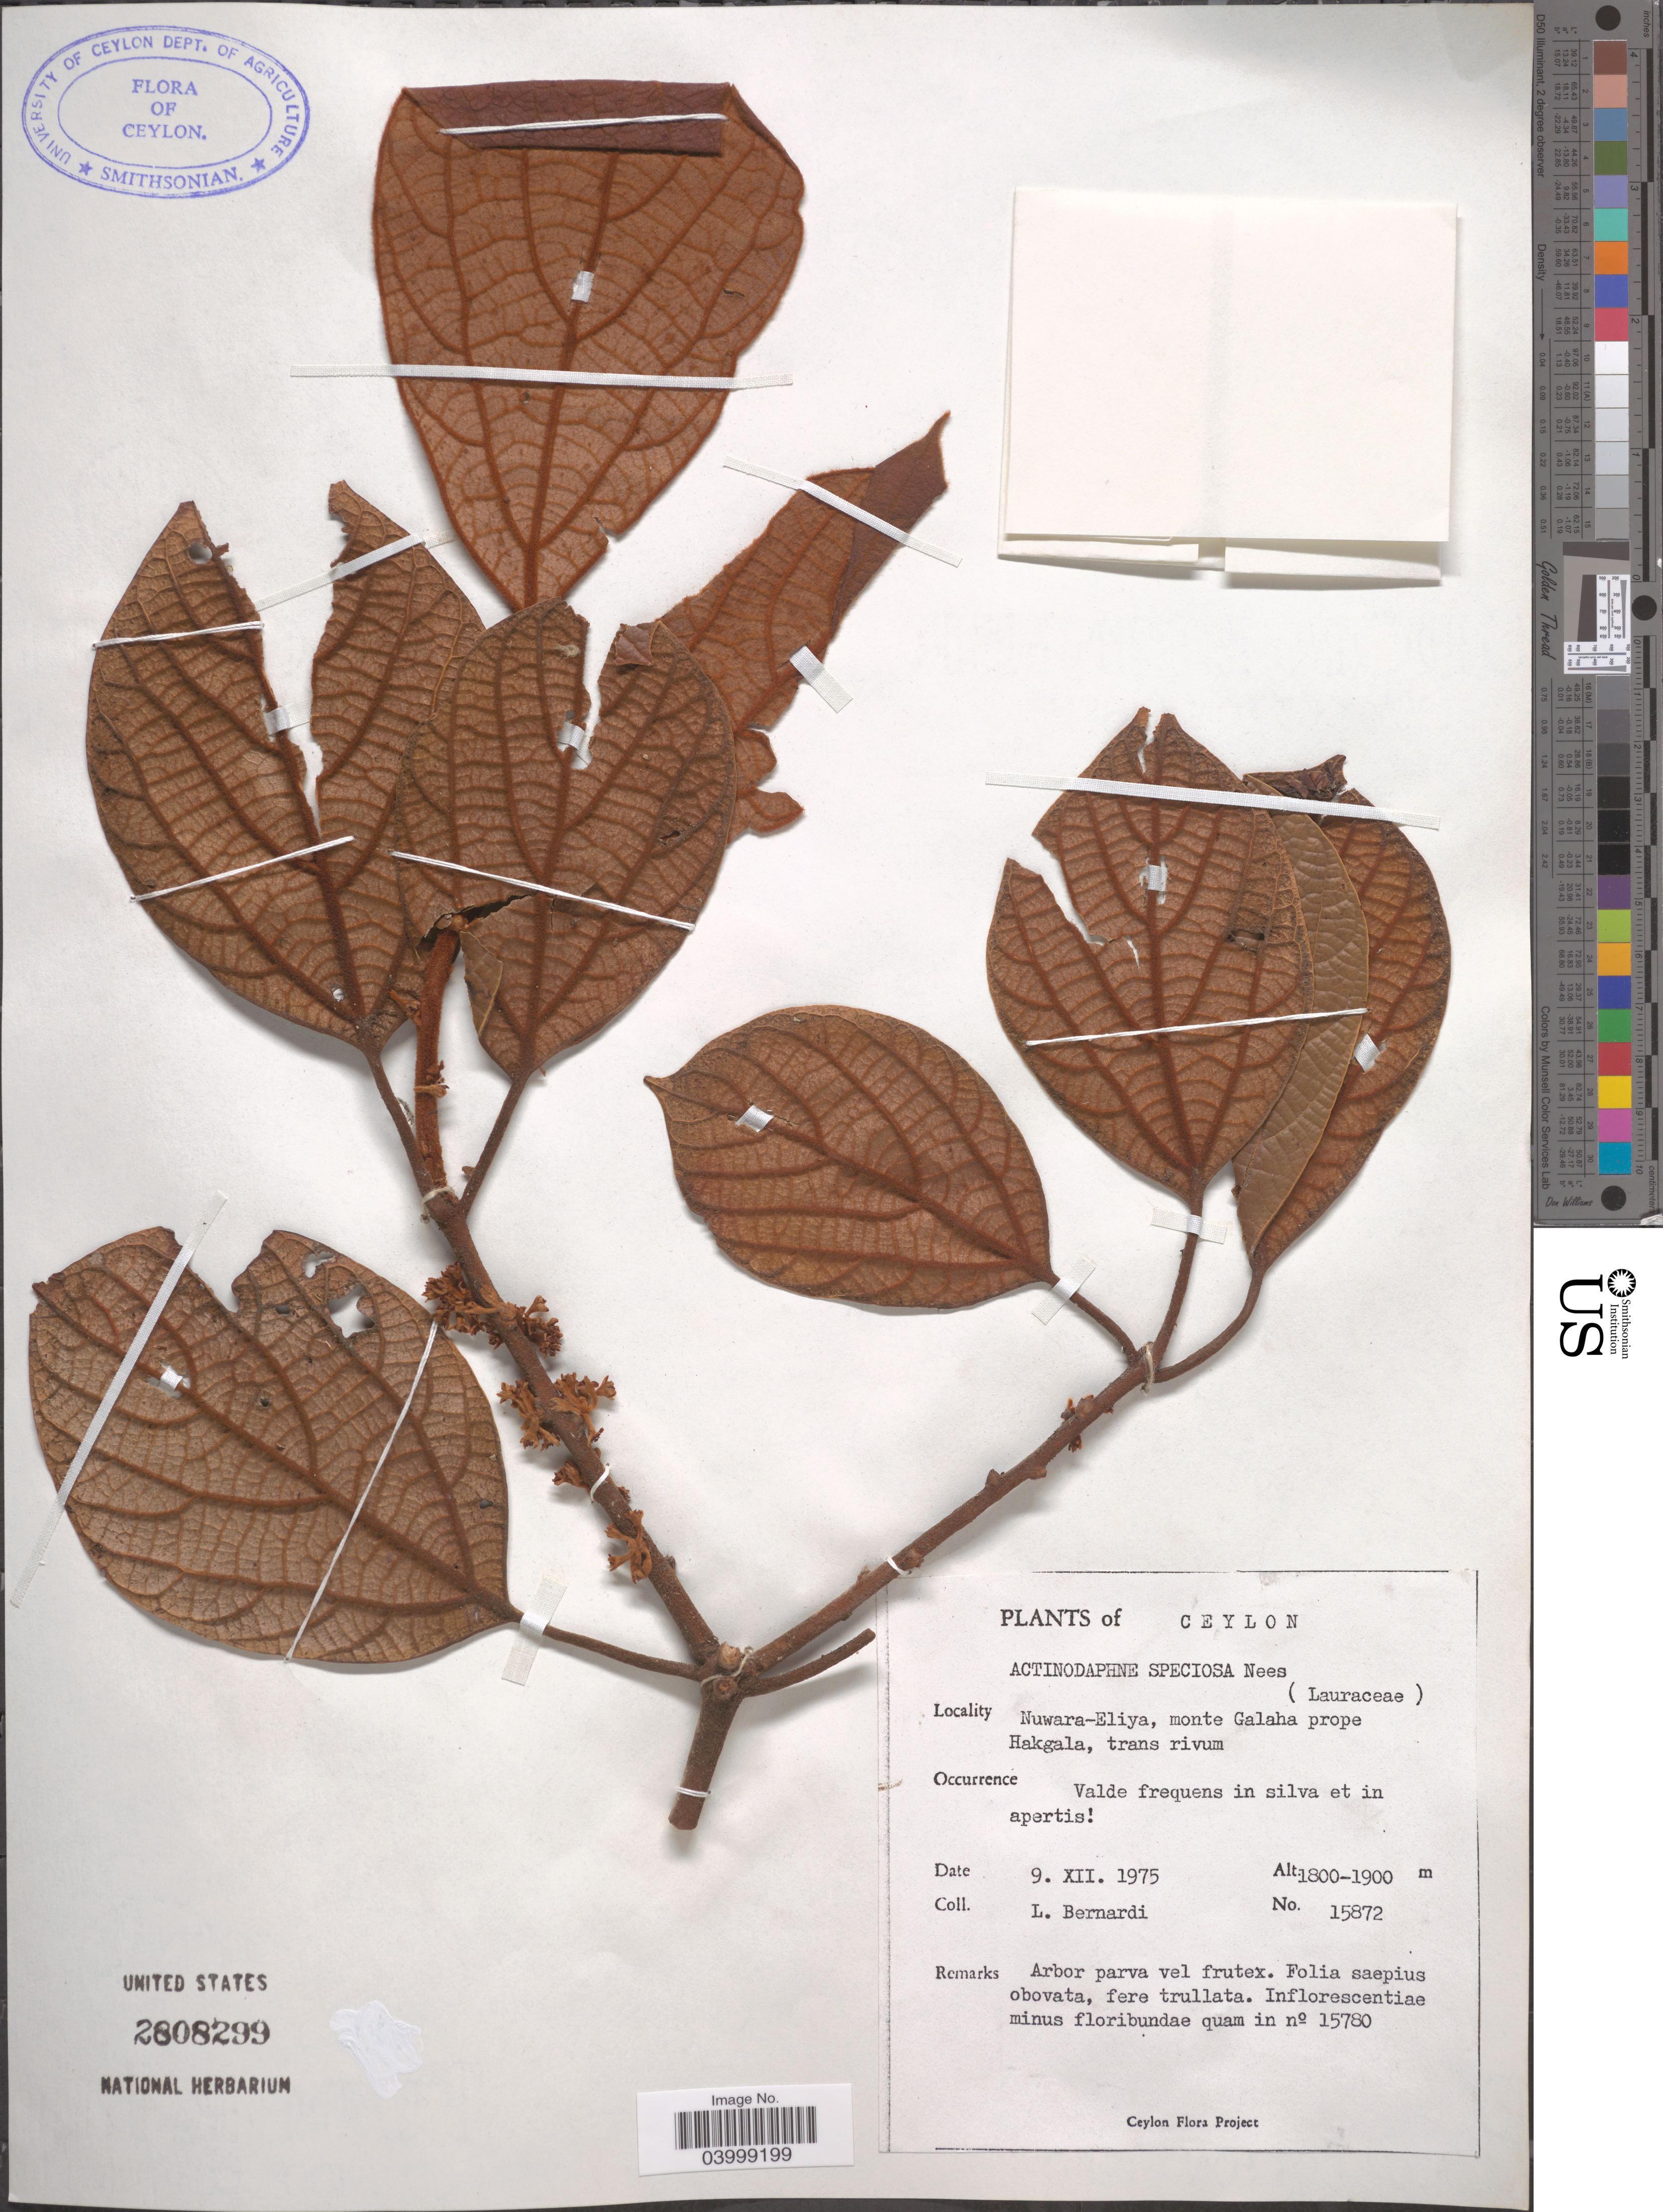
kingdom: Plantae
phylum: Tracheophyta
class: Magnoliopsida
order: Laurales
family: Lauraceae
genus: Actinodaphne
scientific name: Actinodaphne speciosa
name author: Nees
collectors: L. Bernardi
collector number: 15872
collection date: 1975-12-09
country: Sri Lanka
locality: Ceylon. Nuwara-Eliya, monte Galaha prope Hakgala, trans rivum.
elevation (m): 1800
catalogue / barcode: US 2808299